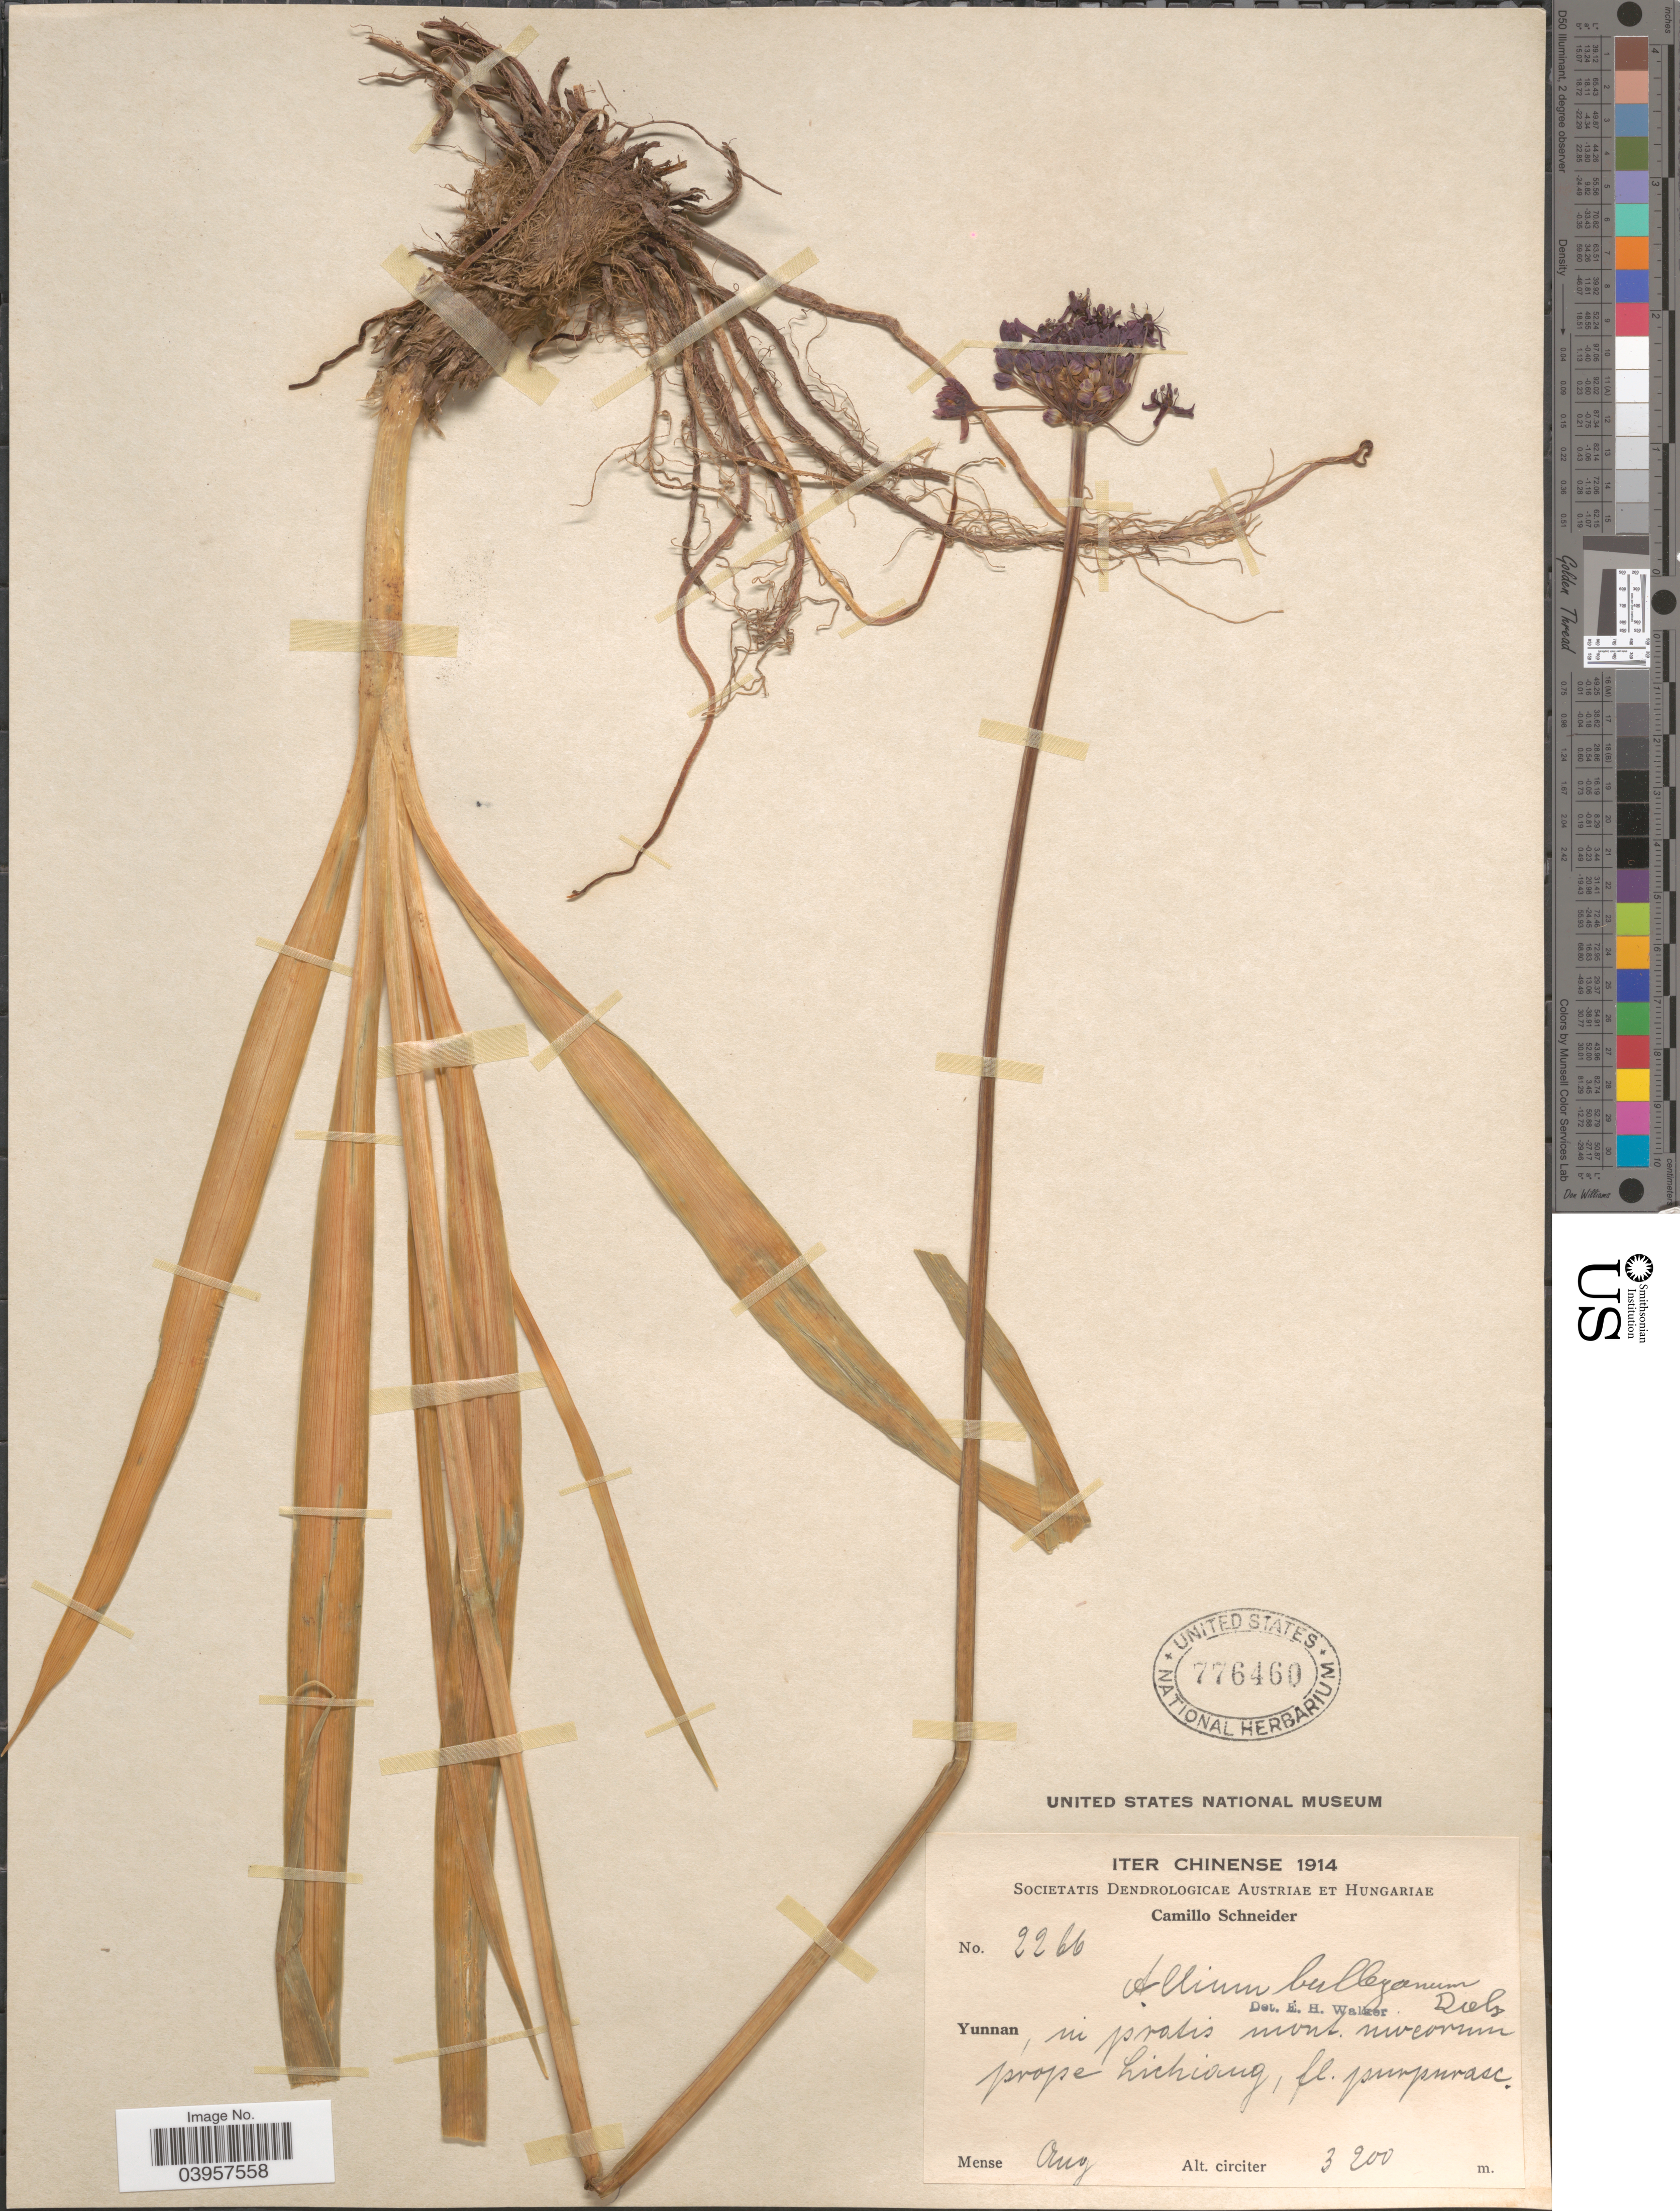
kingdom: Plantae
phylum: Tracheophyta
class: Liliopsida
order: Asparagales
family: Amaryllidaceae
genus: Allium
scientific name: Allium bulleyanum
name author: Diels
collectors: C. K. Schneider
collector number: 2266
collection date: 1914-08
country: China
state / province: Yunnan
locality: In pratis mont. niveorum prope Lichiang.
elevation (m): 3200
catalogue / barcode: US 776460